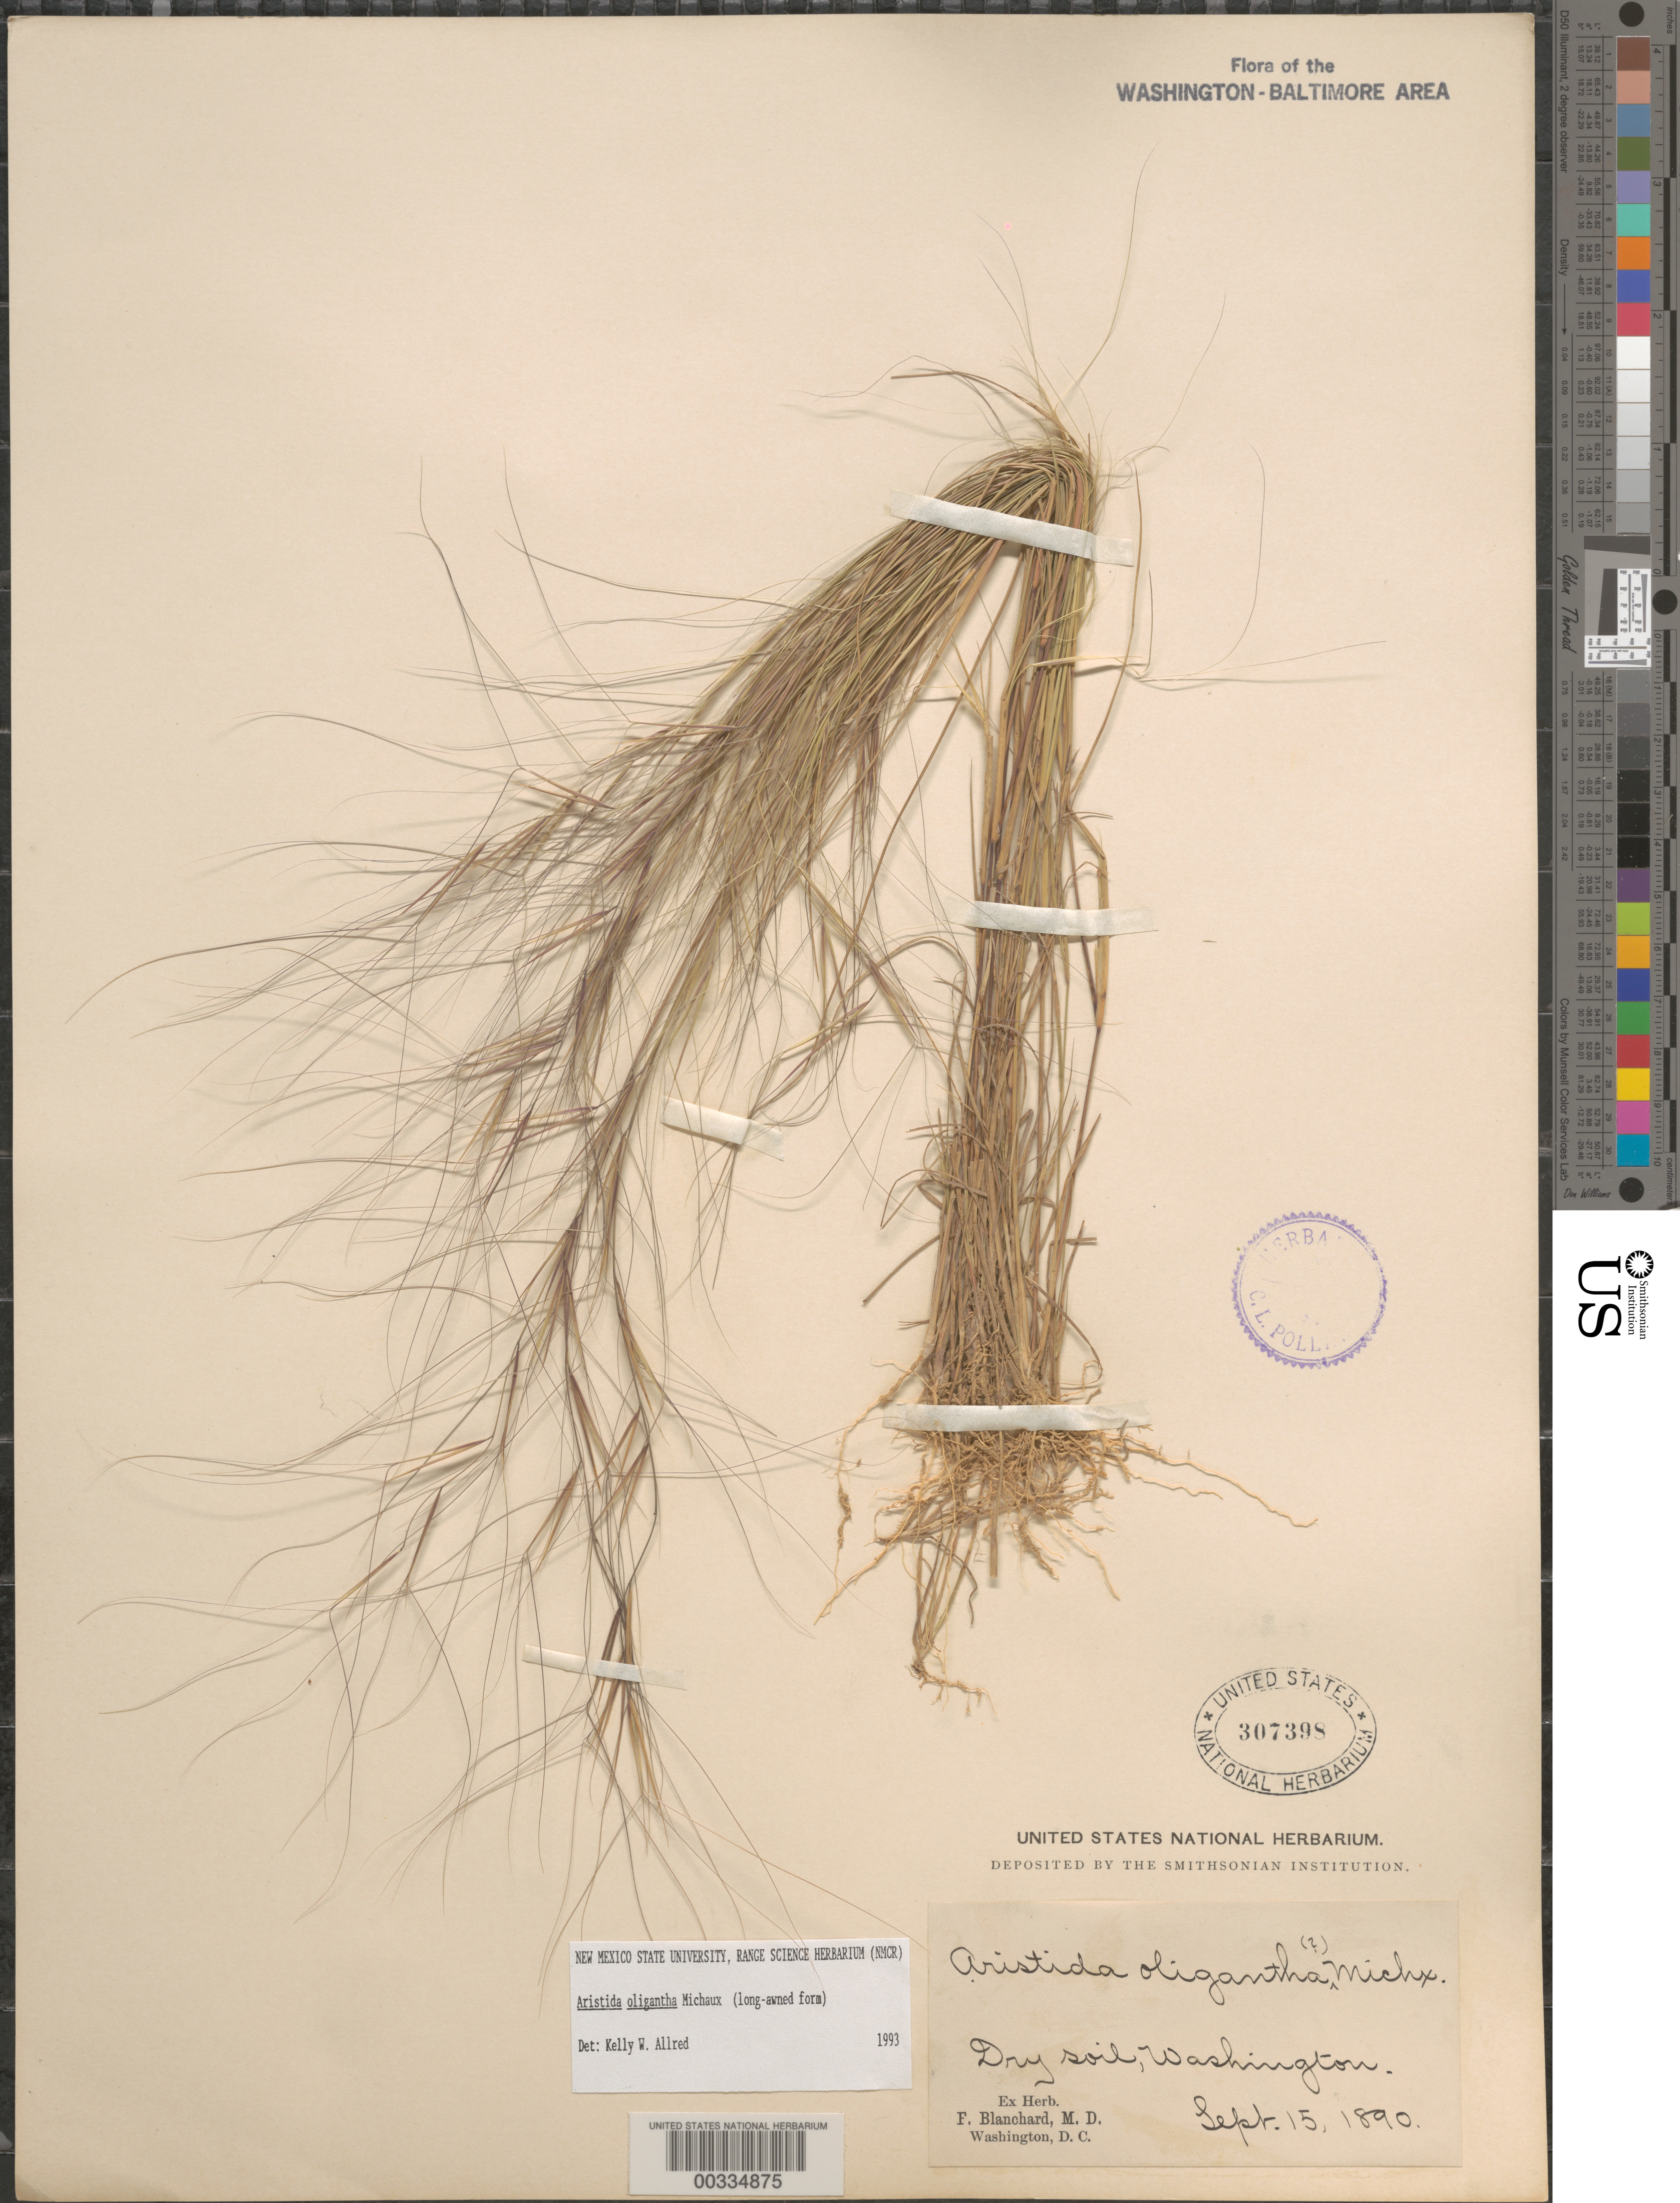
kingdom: Plantae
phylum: Tracheophyta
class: Liliopsida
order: Poales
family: Poaceae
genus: Aristida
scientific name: Aristida oligantha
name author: Michx.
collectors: F. Blanchard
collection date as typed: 15 Sep 1890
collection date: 1890-09-15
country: United States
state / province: District of Columbia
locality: Washington DC area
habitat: Dry soil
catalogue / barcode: US 307398